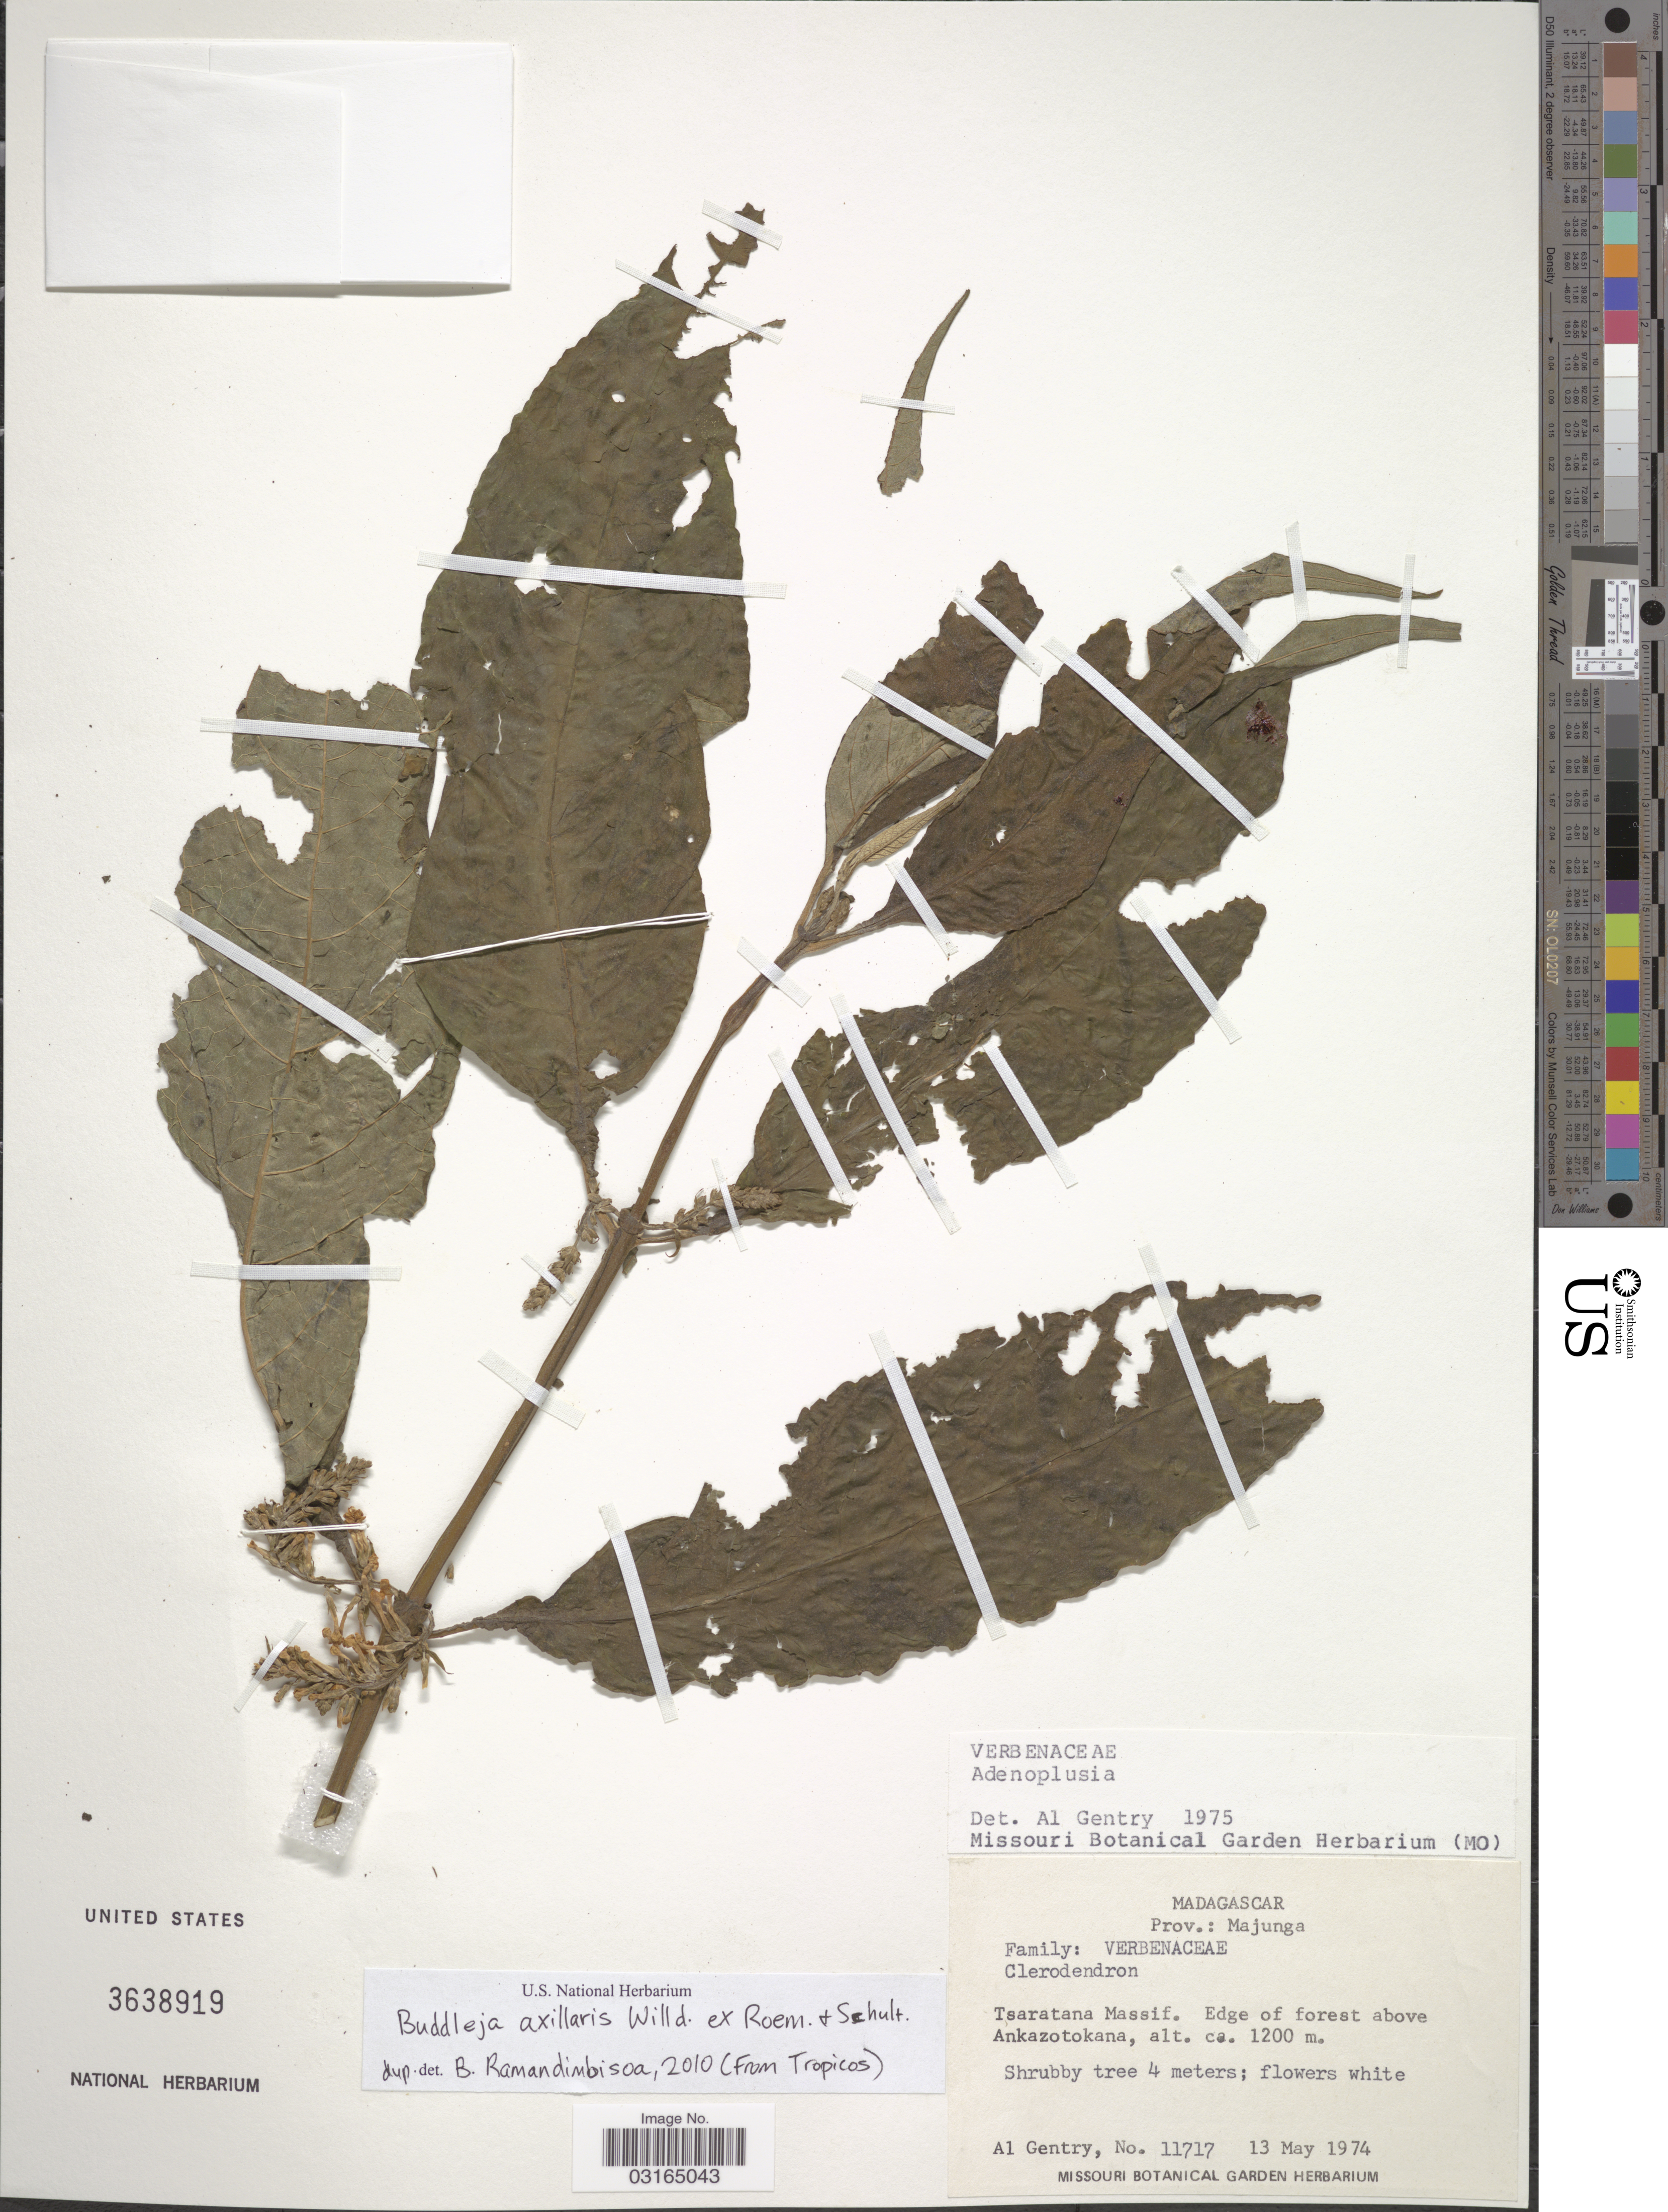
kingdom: Plantae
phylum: Tracheophyta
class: Magnoliopsida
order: Lamiales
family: Scrophulariaceae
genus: Buddleja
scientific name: Buddleja axillaris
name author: Willd. ex Roem. & Schult.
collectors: A. H. Gentry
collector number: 11717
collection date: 1974-05-13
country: Madagascar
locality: Prov.: Majunga. Tsaratana Massif. Edge of forest above Ankazotokana.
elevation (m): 1200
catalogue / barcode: US 3638919